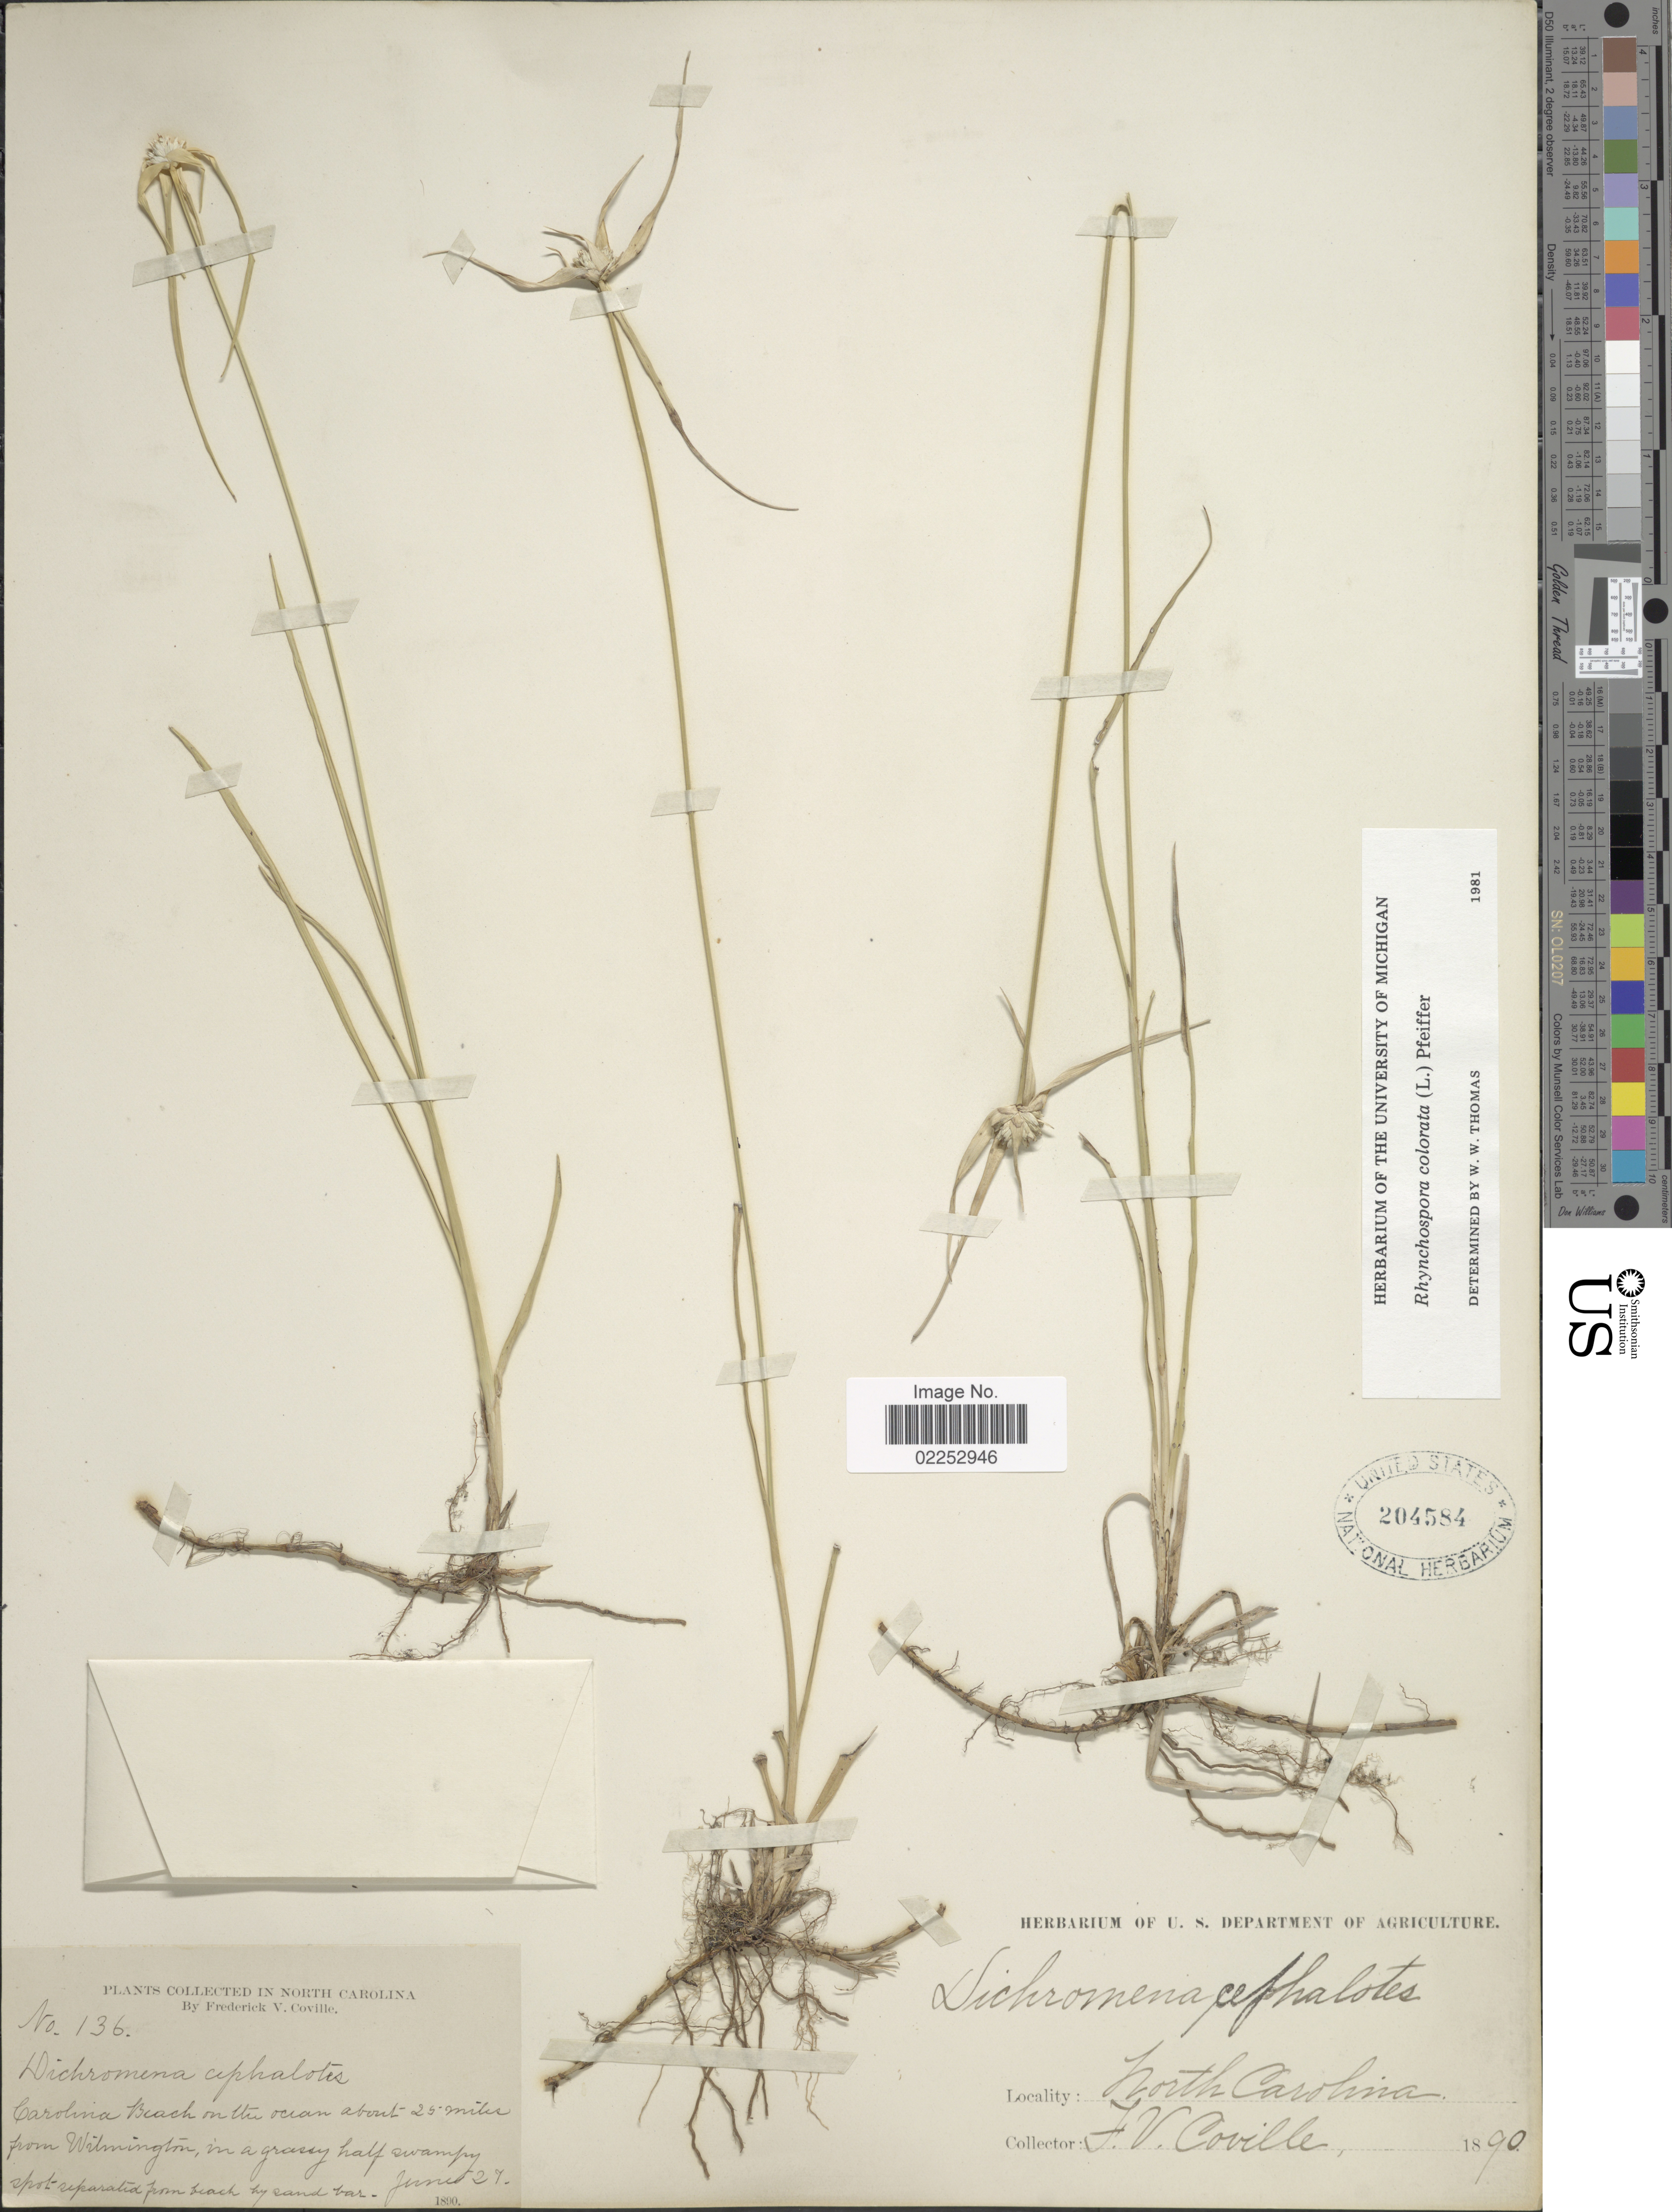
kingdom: Plantae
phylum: Tracheophyta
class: Liliopsida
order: Poales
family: Cyperaceae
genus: Rhynchospora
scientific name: Rhynchospora colorata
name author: (L.) H. Pfeiff.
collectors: F. V. Coville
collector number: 136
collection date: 1890-06-27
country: United States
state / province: North Carolina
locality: Carolina Beach on the ocean about 25 miles from Wilmington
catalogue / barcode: US 204584